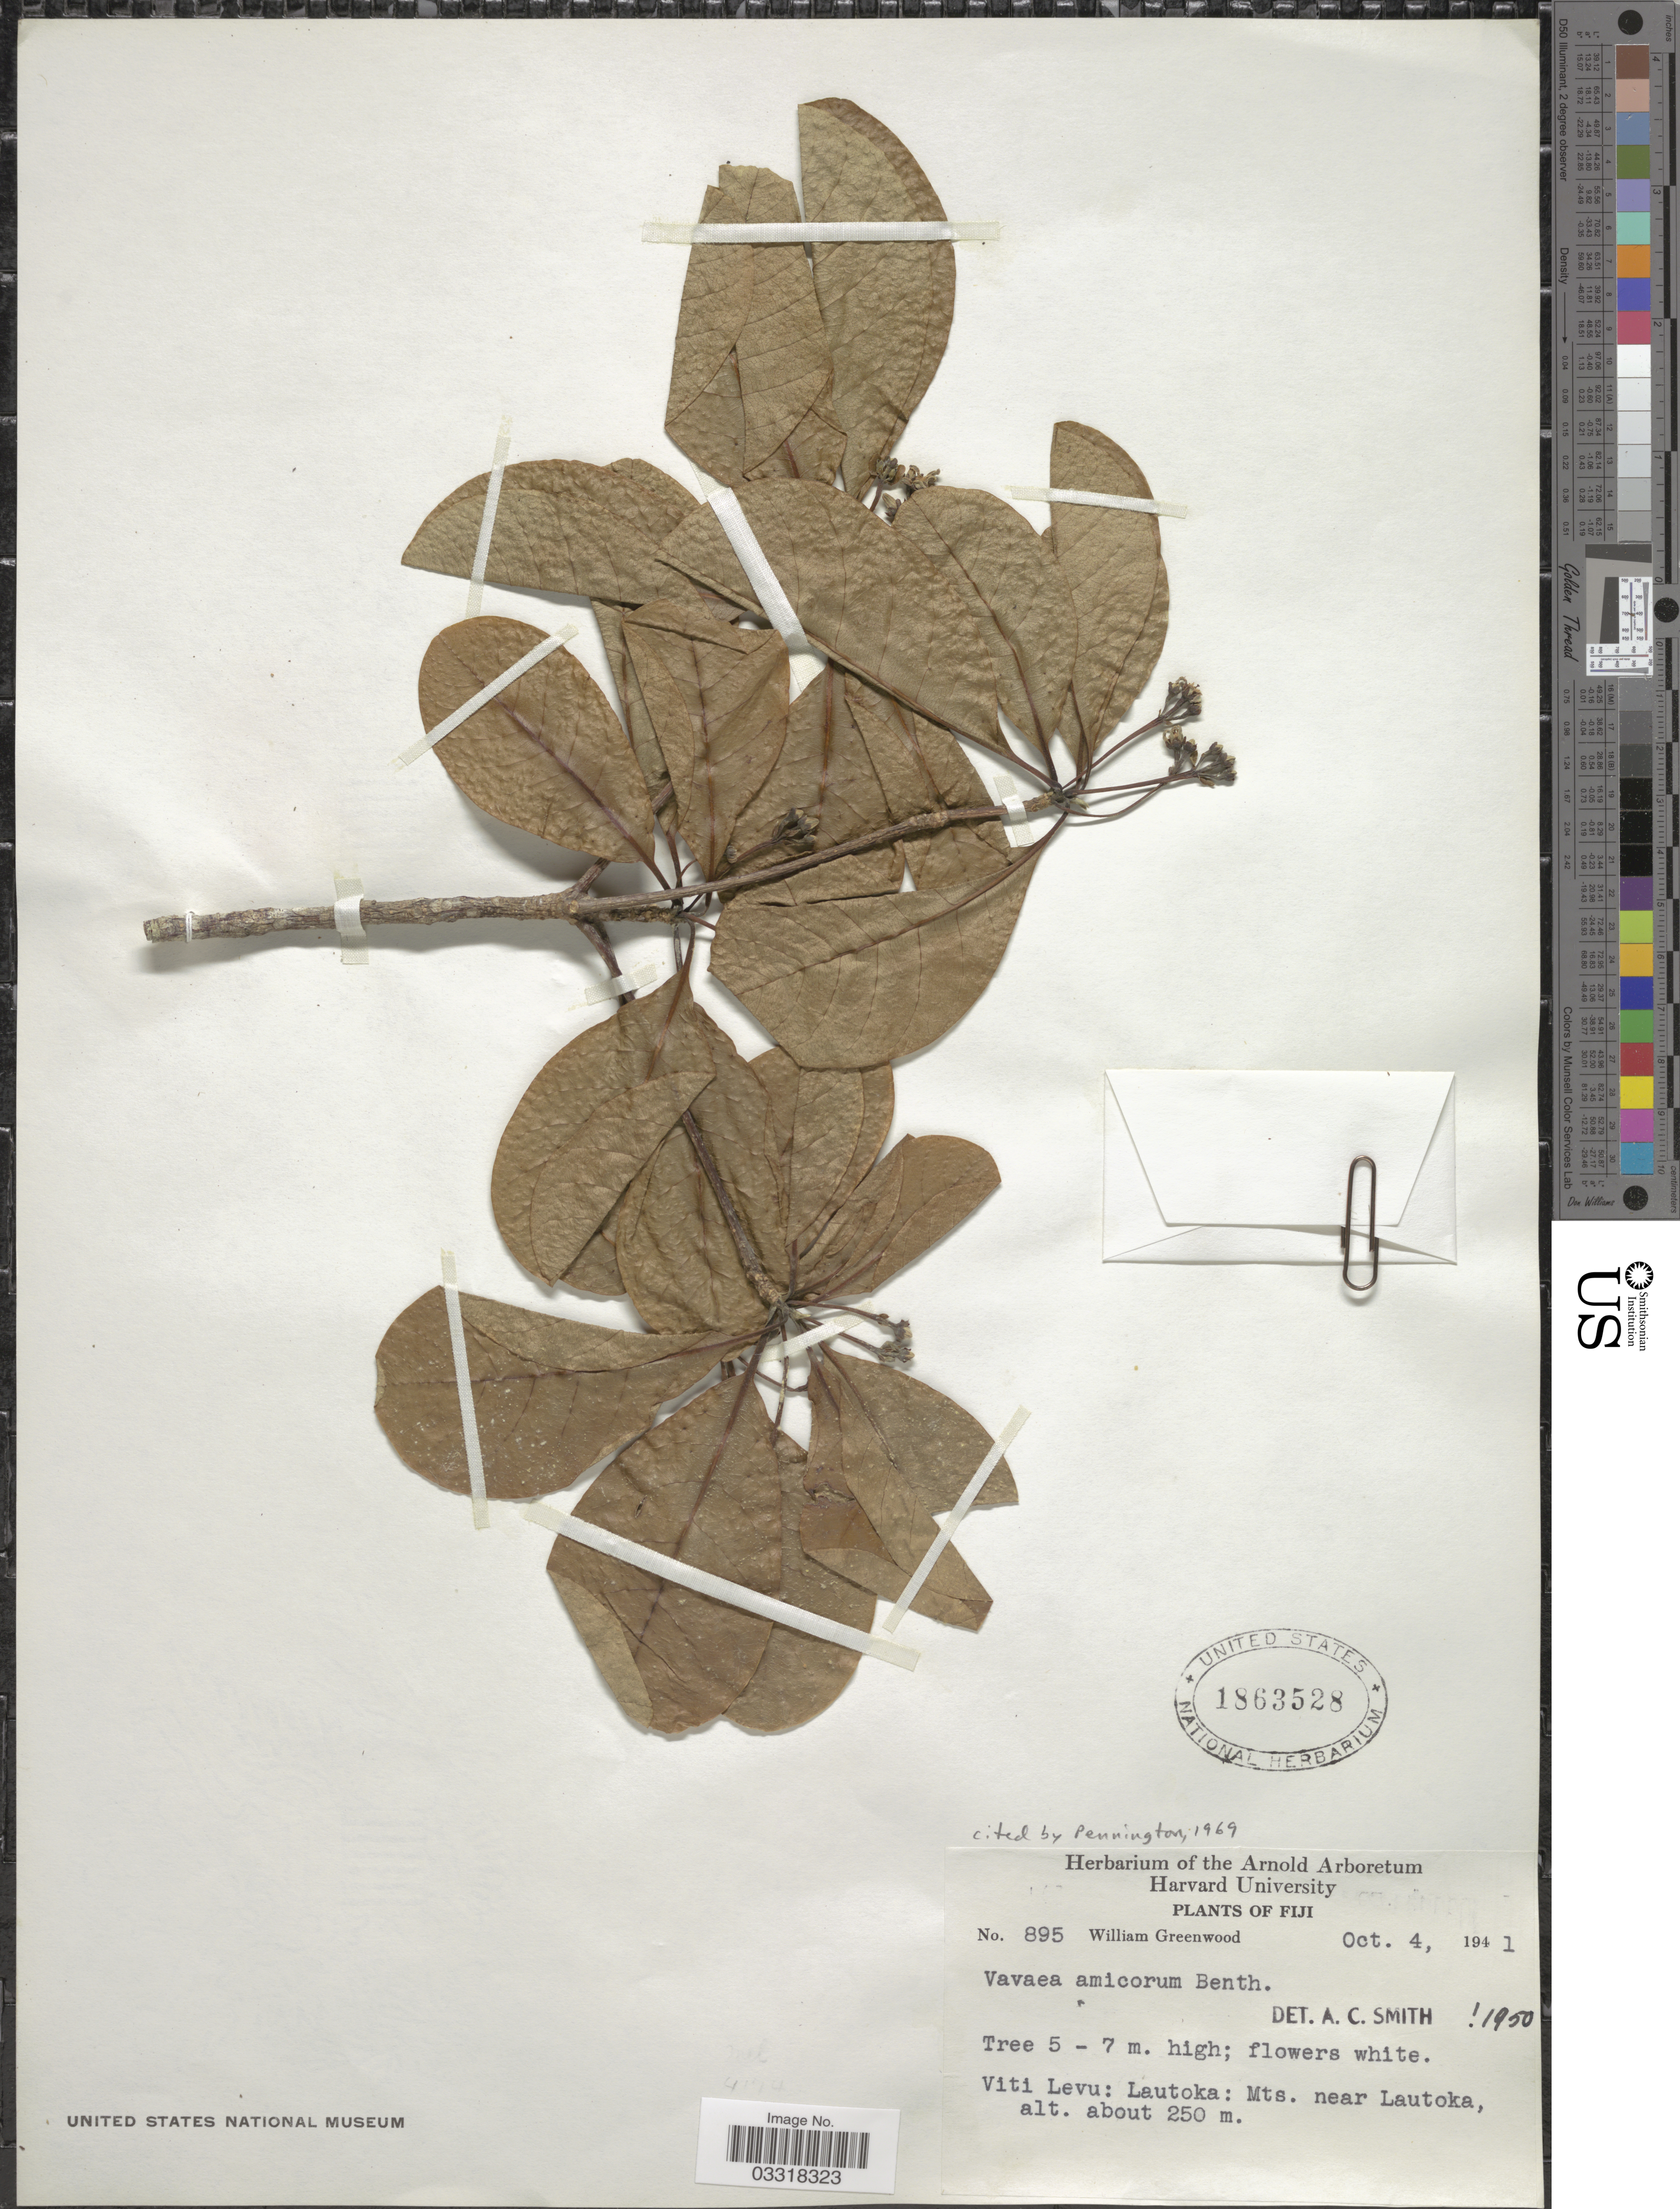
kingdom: Plantae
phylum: Tracheophyta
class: Magnoliopsida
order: Sapindales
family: Meliaceae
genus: Vavaea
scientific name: Vavaea amicorum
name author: Benth.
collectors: W. Greenwood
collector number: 895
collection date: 1941-10-04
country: Fiji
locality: Viti Levu: Lautoka: Mts. near Lautoka.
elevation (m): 250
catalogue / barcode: US 1863528